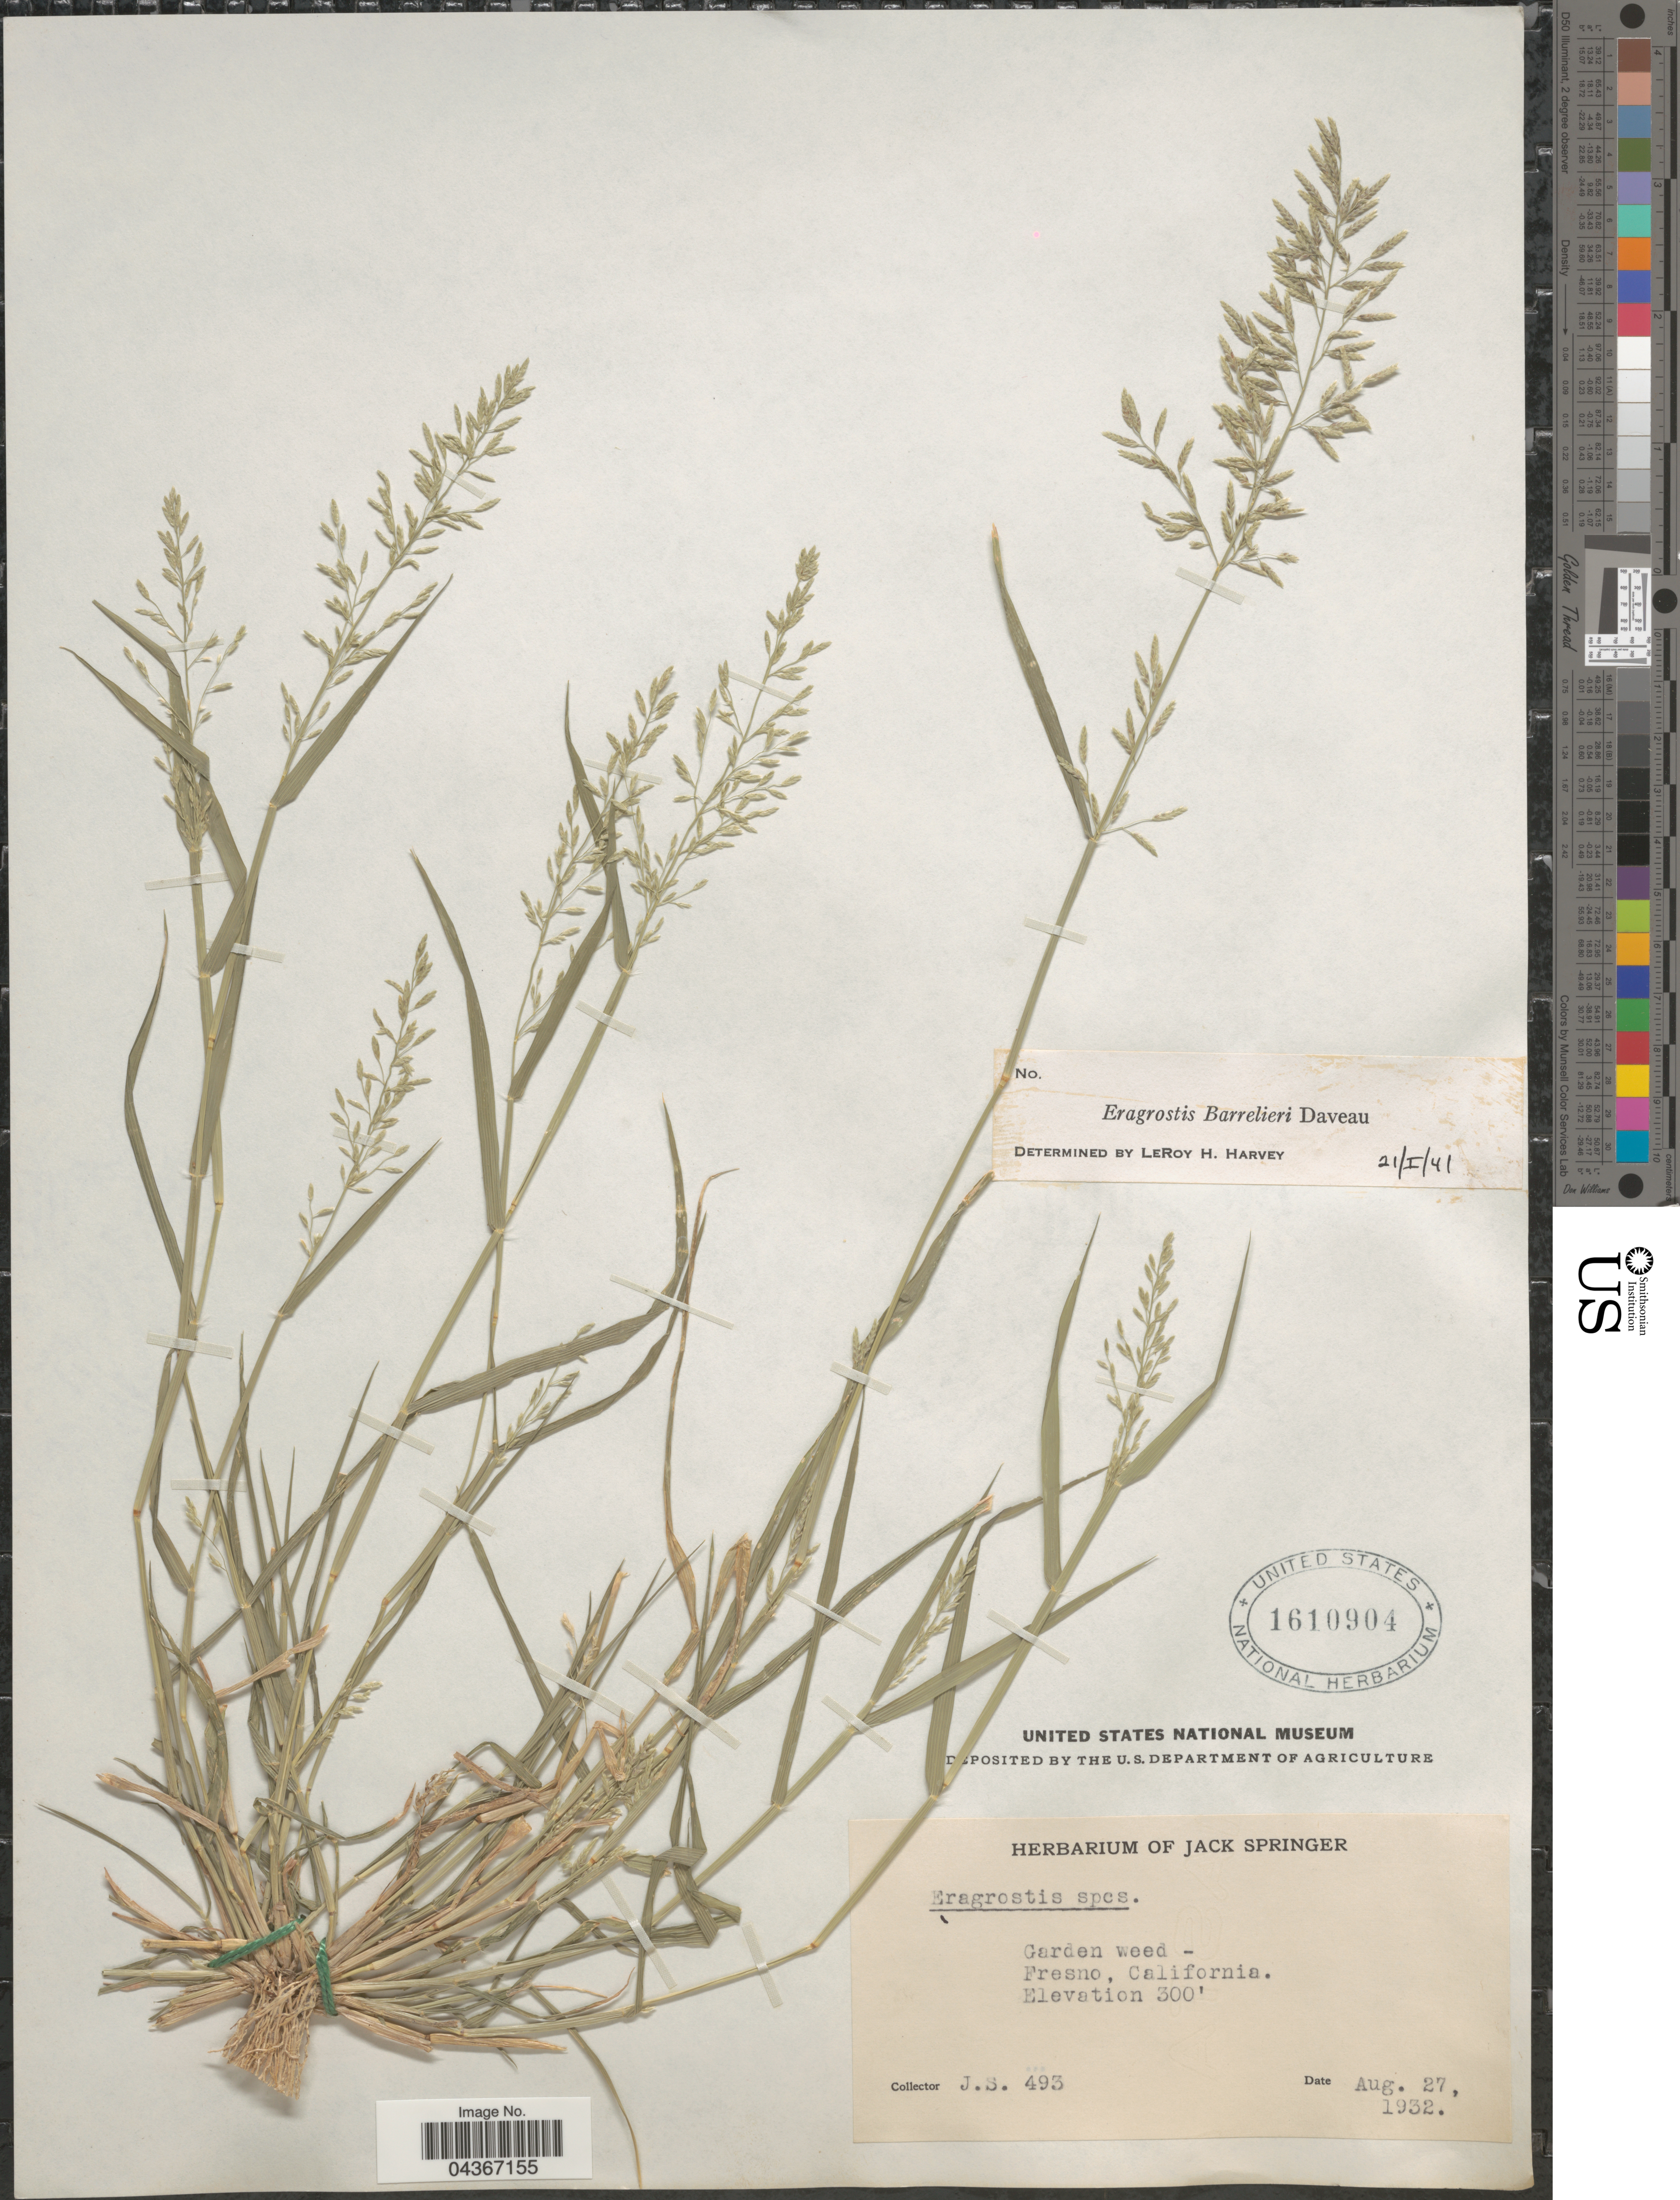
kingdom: Plantae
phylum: Tracheophyta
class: Liliopsida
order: Poales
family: Poaceae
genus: Eragrostis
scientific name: Eragrostis barrelieri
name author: Daveau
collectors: J. Springer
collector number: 493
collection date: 1932-08-27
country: United States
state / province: California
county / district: Fresno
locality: Fresno.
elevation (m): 91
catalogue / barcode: US 1610904